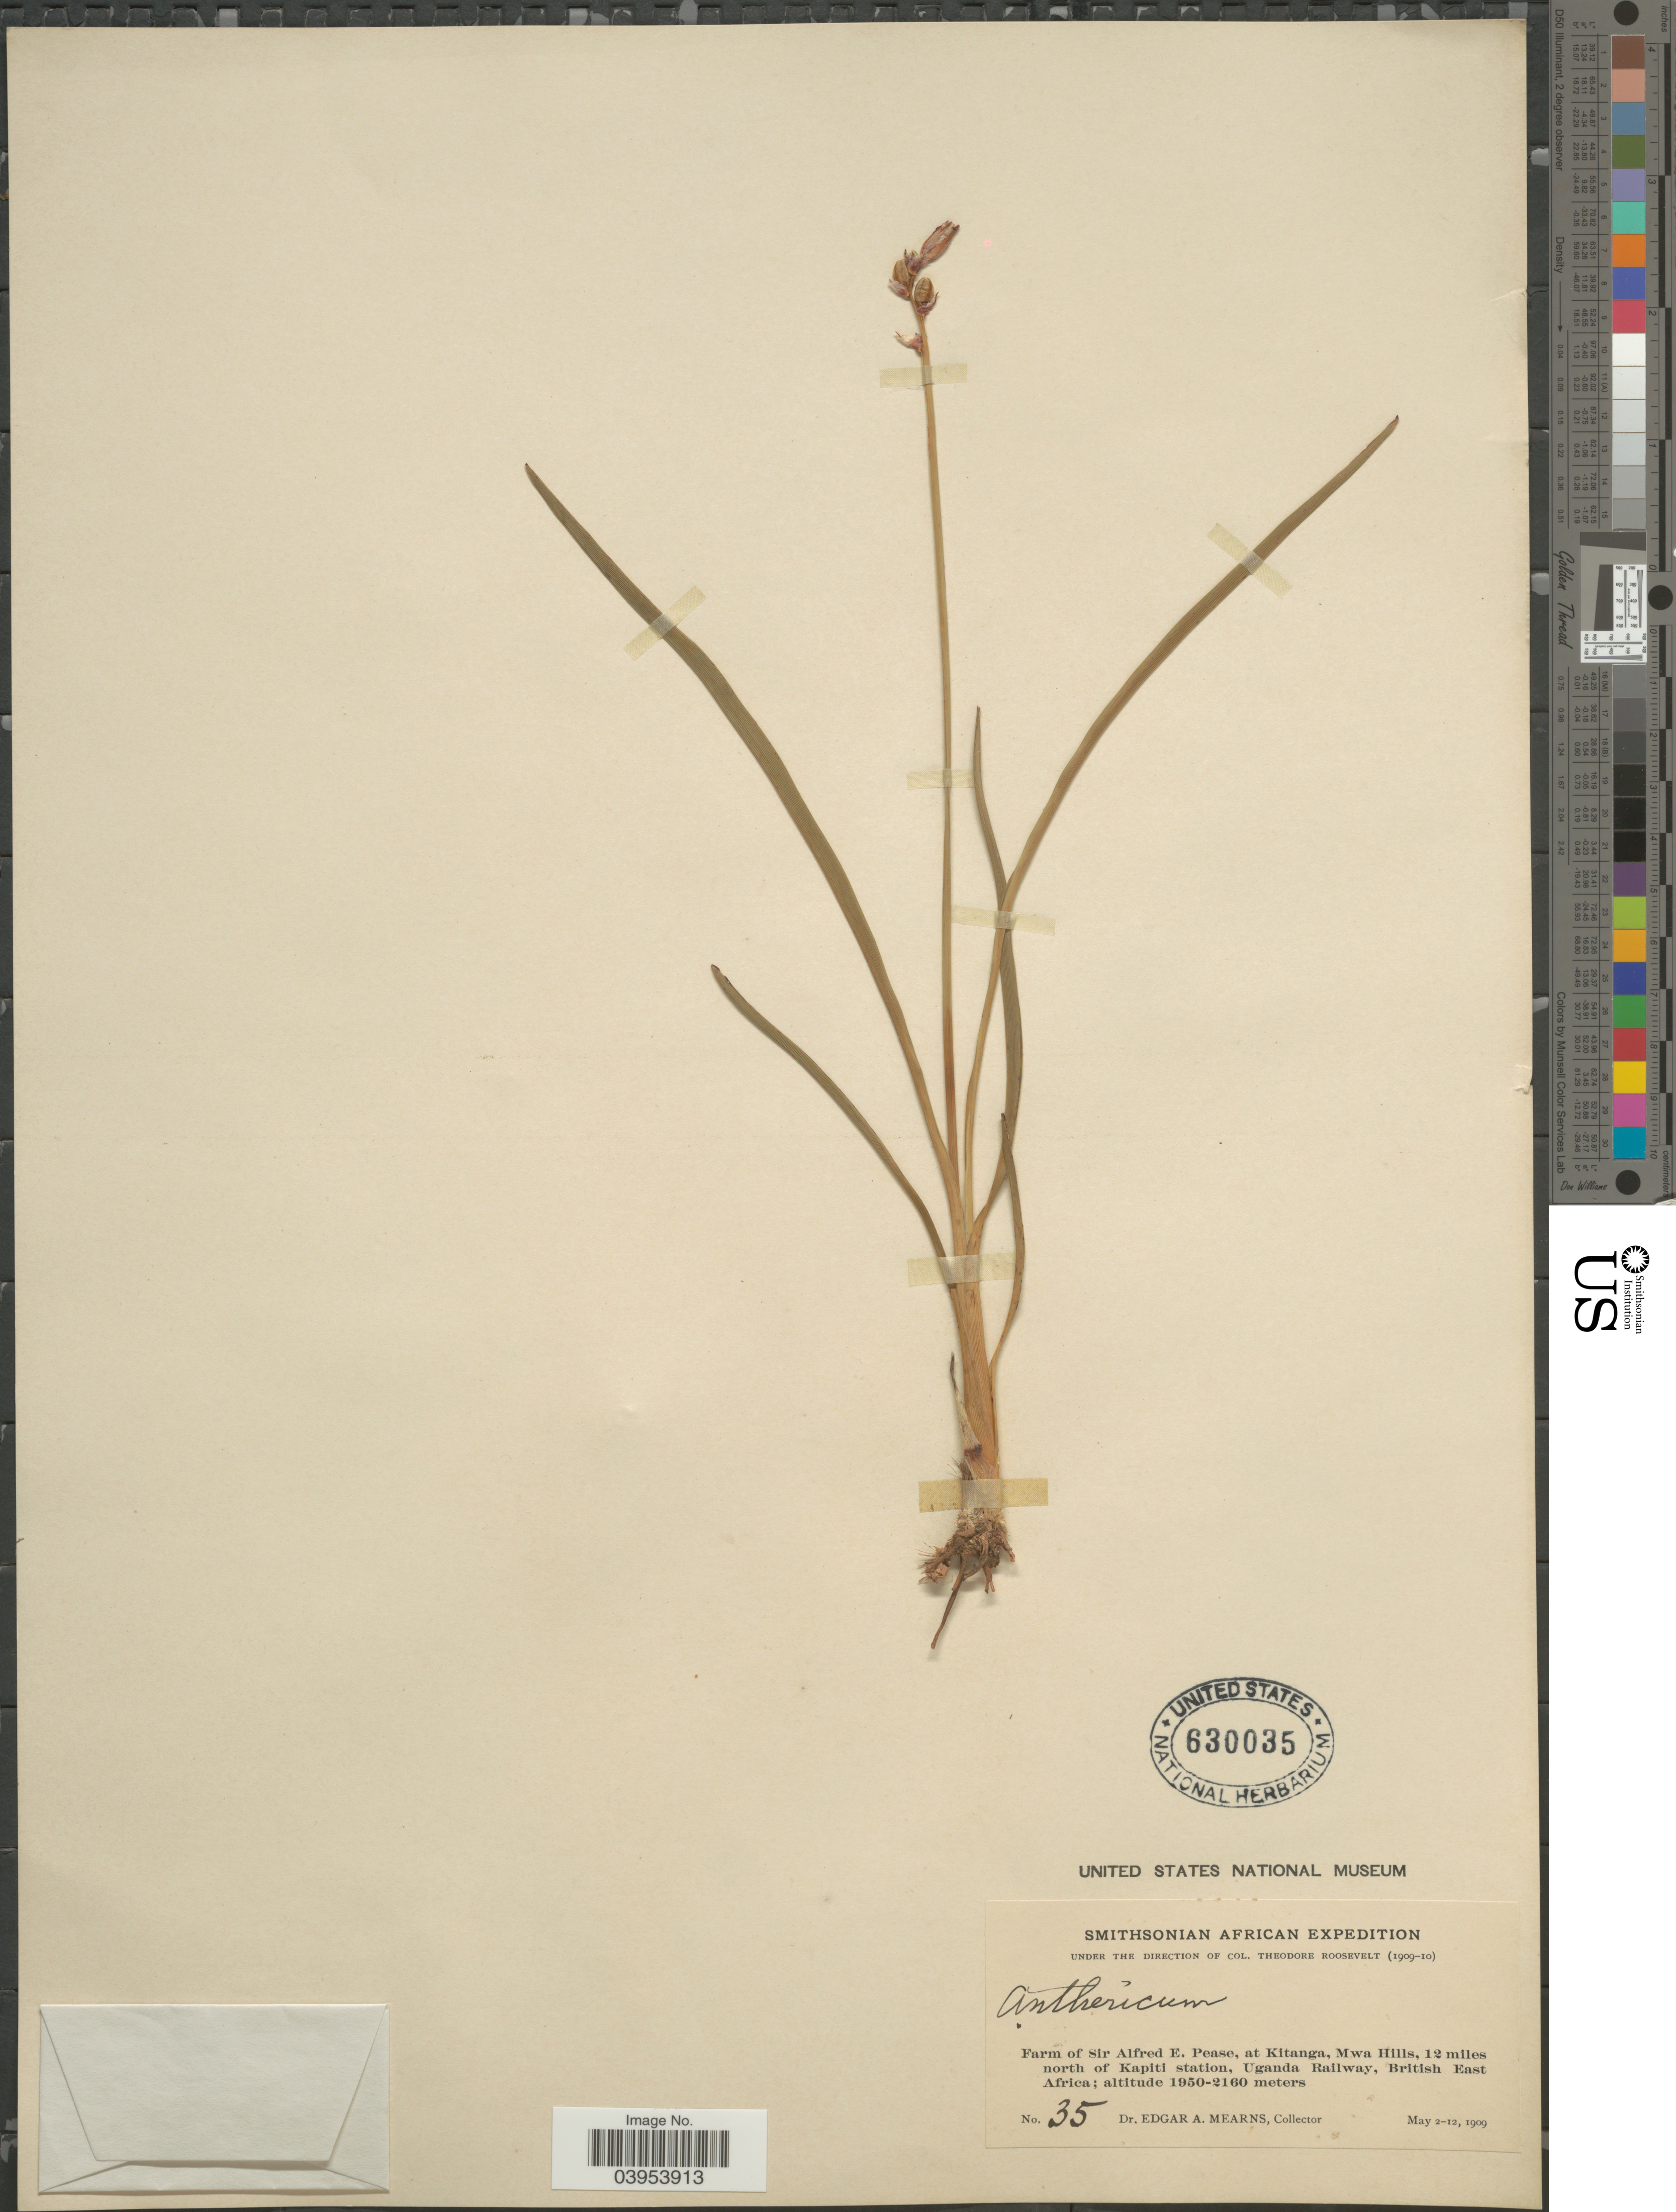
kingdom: Plantae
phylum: Tracheophyta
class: Liliopsida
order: Asparagales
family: Asphodelaceae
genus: Trachyandra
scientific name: Trachyandra sp.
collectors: E. A. Mearns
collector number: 35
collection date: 1909-05-02/1909-05-12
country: Uganda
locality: Farm of Sir Alfred E. Pease, at Kitanga, Mwa Hills, 12 miles north of Kapiti station, Uganda Railway, British East Africa.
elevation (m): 1950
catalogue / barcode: US 630035